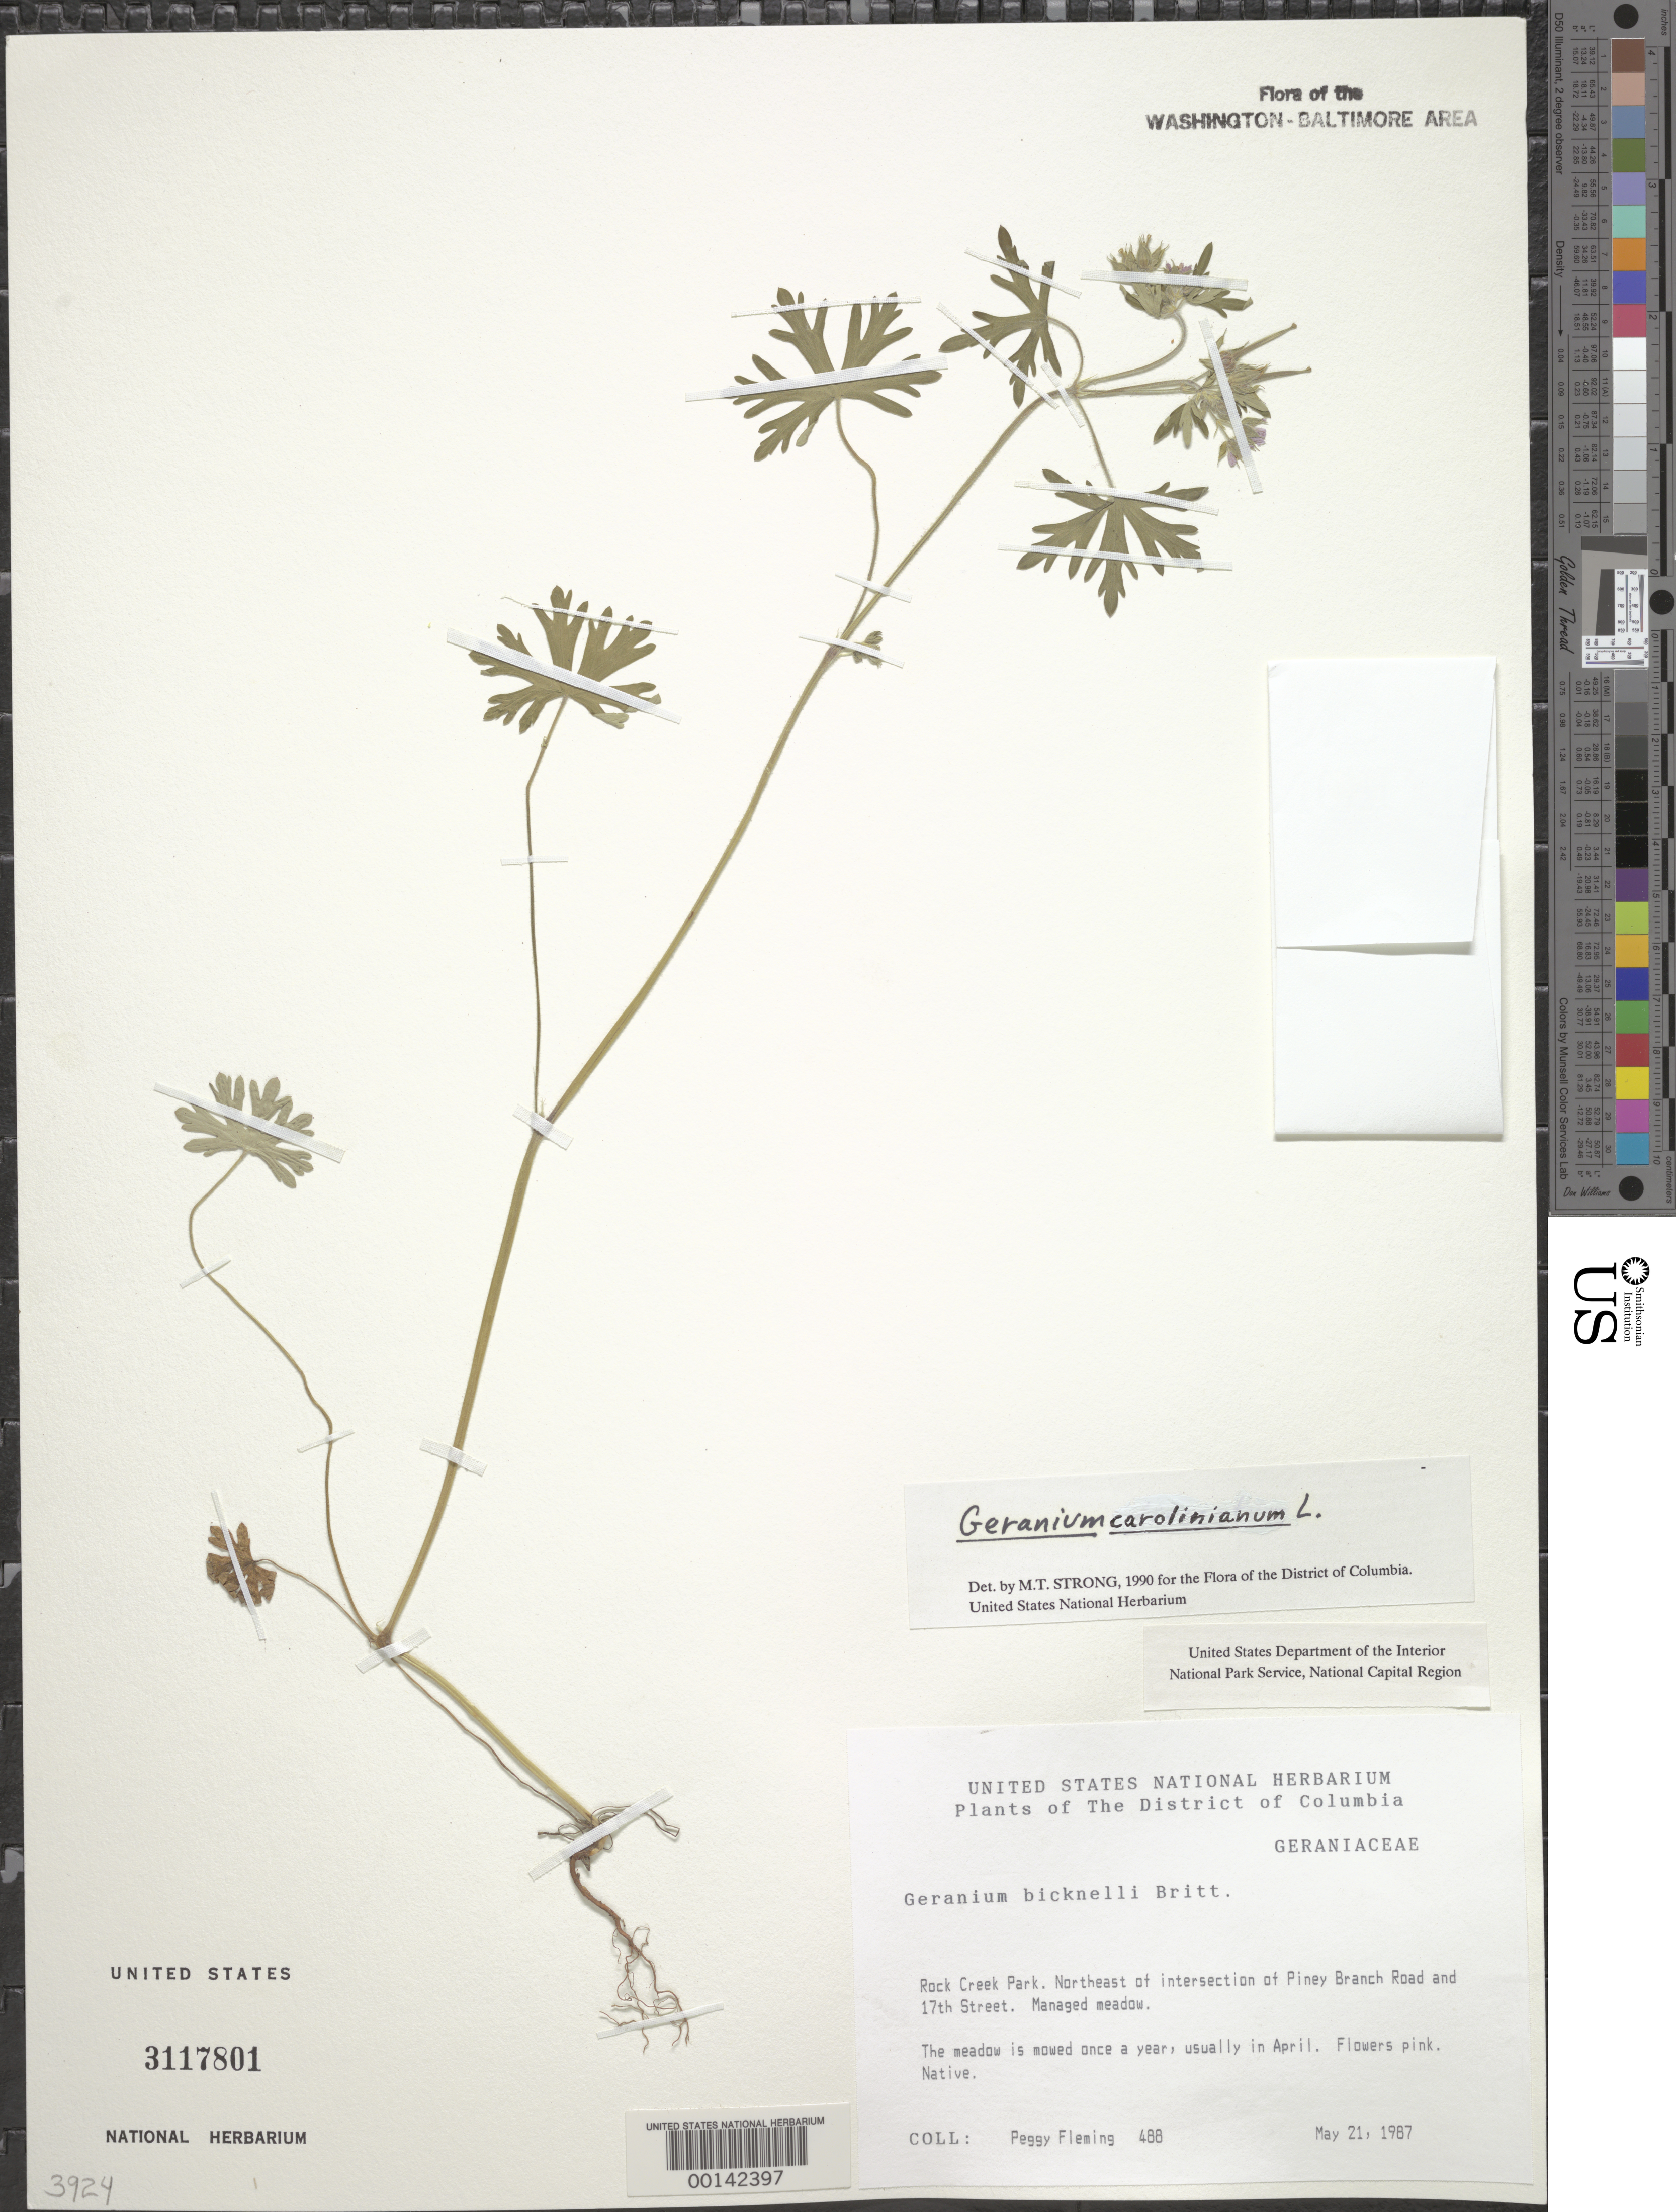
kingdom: Plantae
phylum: Tracheophyta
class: Magnoliopsida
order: Geraniales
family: Geraniaceae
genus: Geranium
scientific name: Geranium carolinianum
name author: L.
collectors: P. Fleming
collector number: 488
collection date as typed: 21 May 1987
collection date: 1987-05-21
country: United States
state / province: District of Columbia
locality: Rock Creek Park. Northeast of intersection of Piney Branch Road and 17th Street. Rock Creek Park and vicinity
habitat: Managed meadow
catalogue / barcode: US 3117801